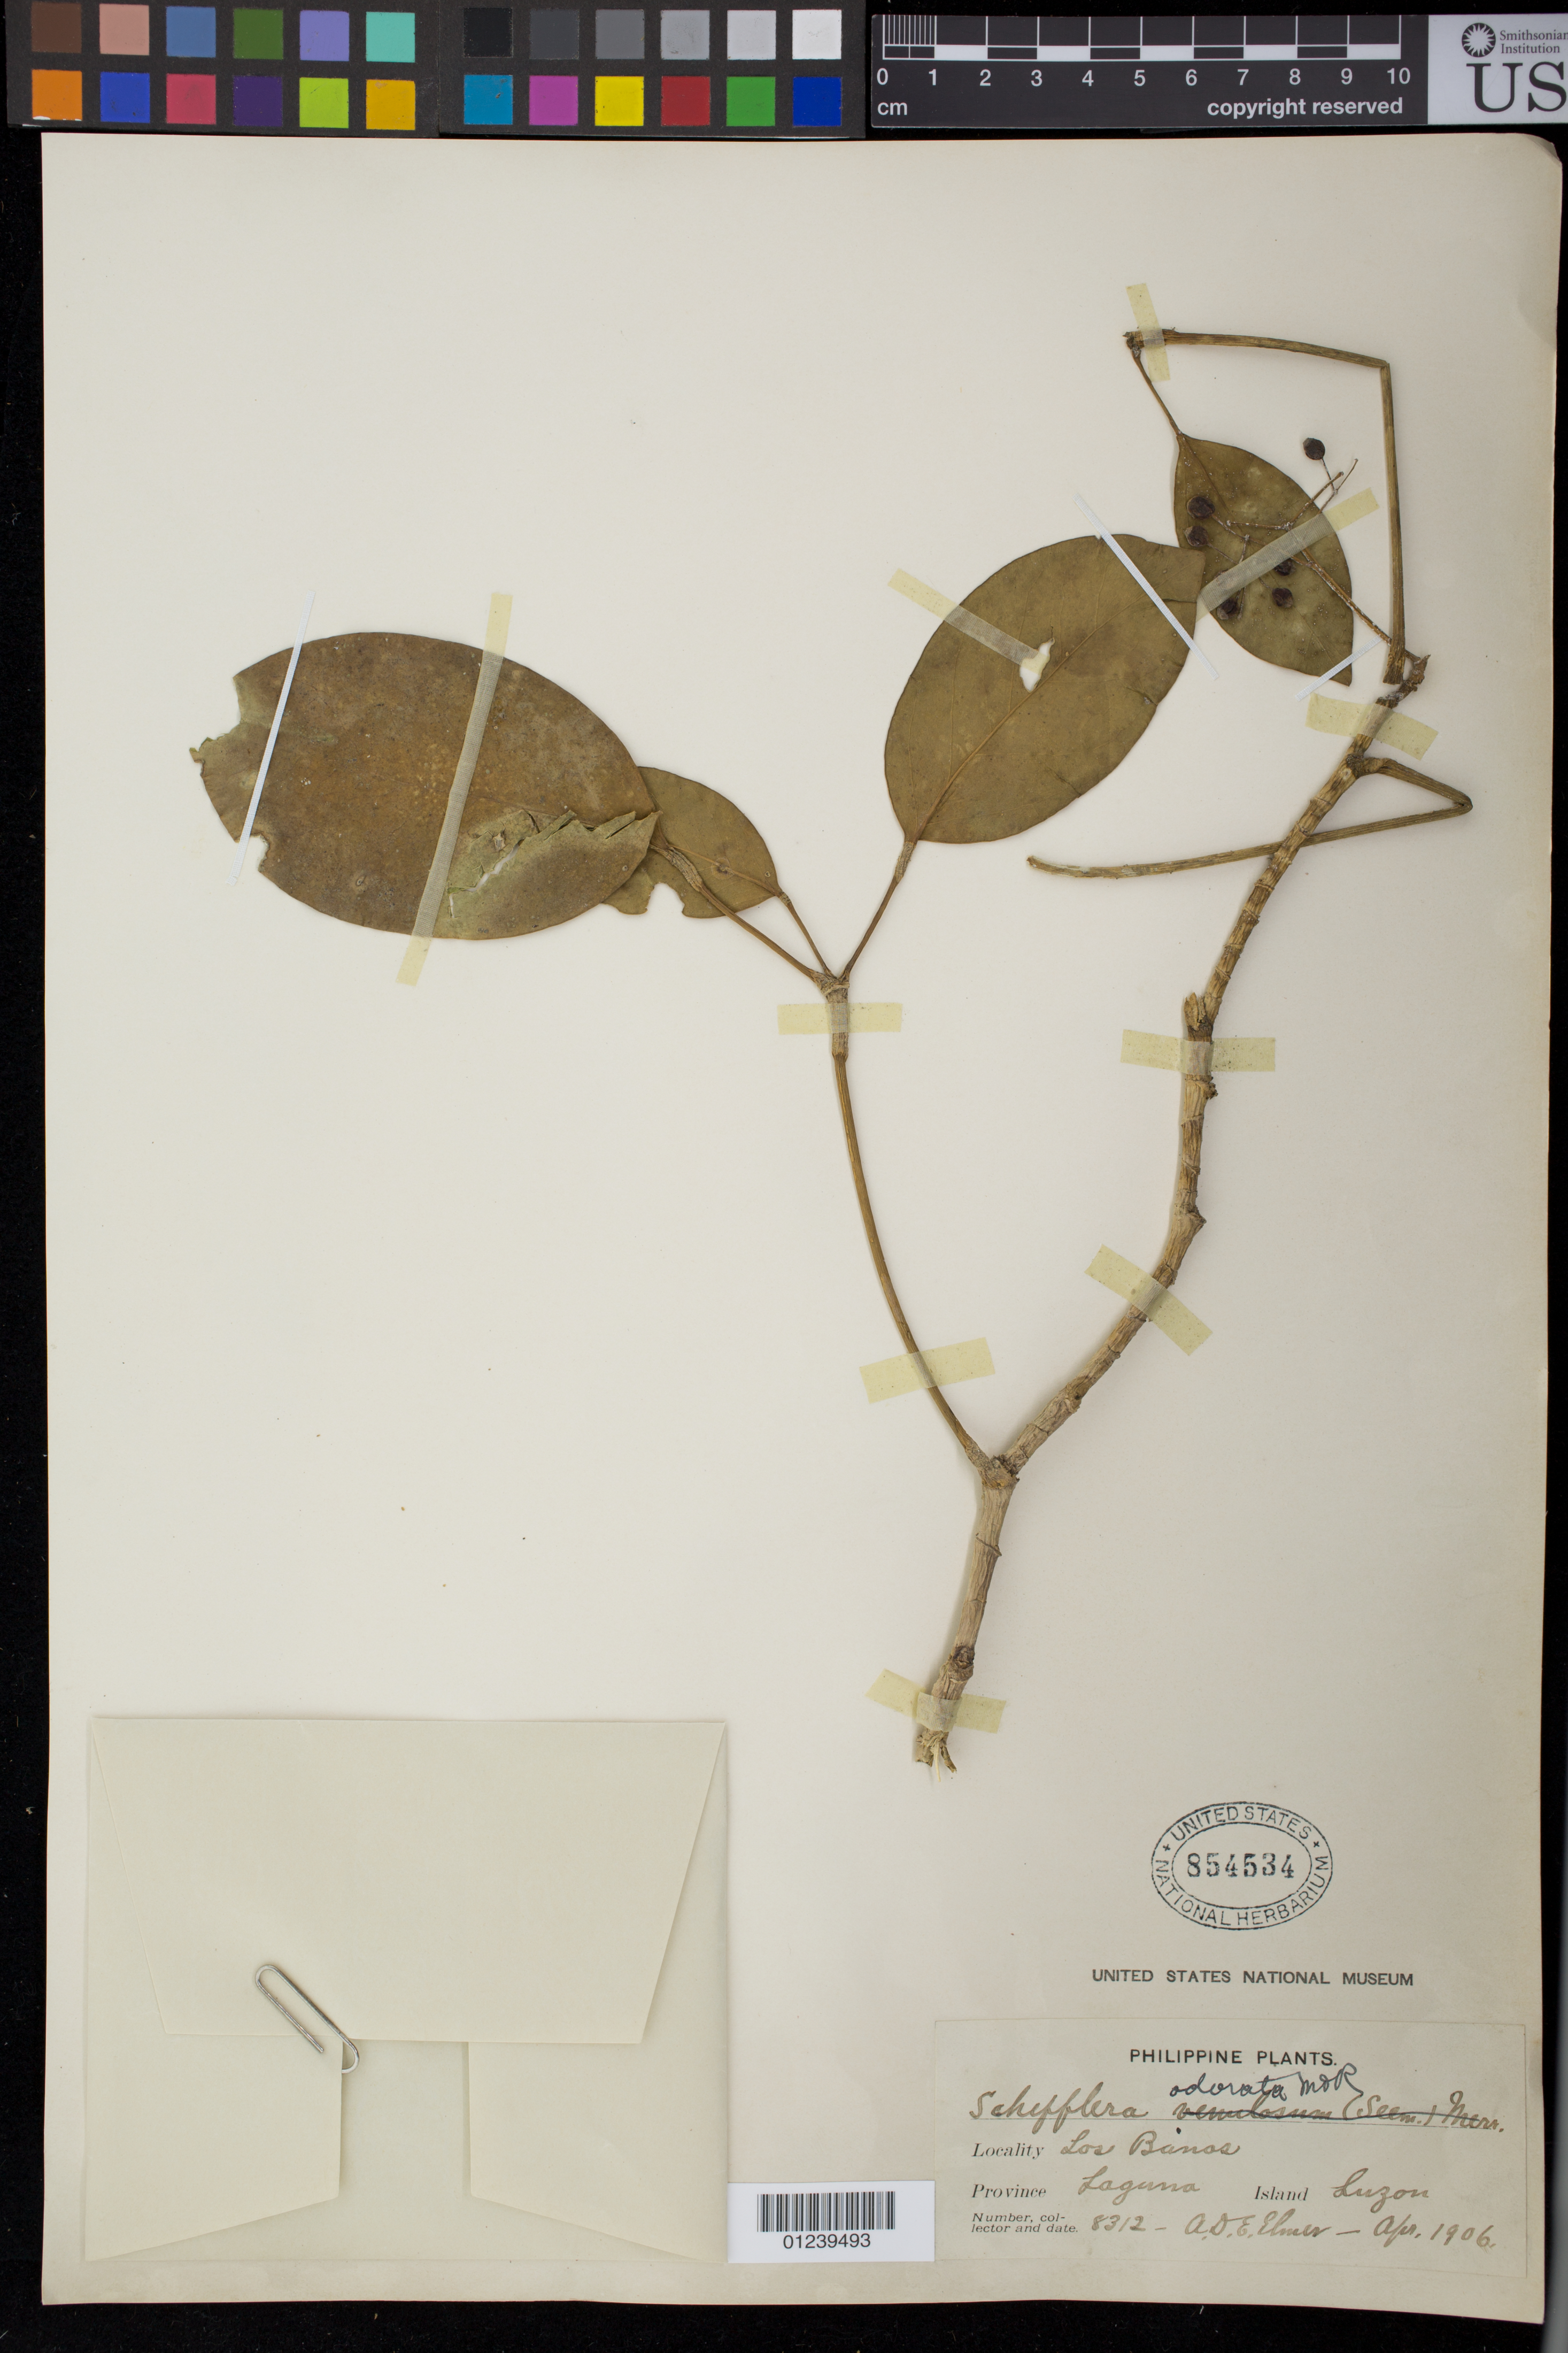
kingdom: Plantae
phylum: Tracheophyta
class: Magnoliopsida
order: Apiales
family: Araliaceae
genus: Schefflera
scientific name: Schefflera odorata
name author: (Blanco) Merr. & Rolfe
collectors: A. D. E. Elmer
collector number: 8312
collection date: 1906-04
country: Philippines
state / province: Calabarzon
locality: Los Banos, Laguna Province, Luzon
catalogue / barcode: US 854534